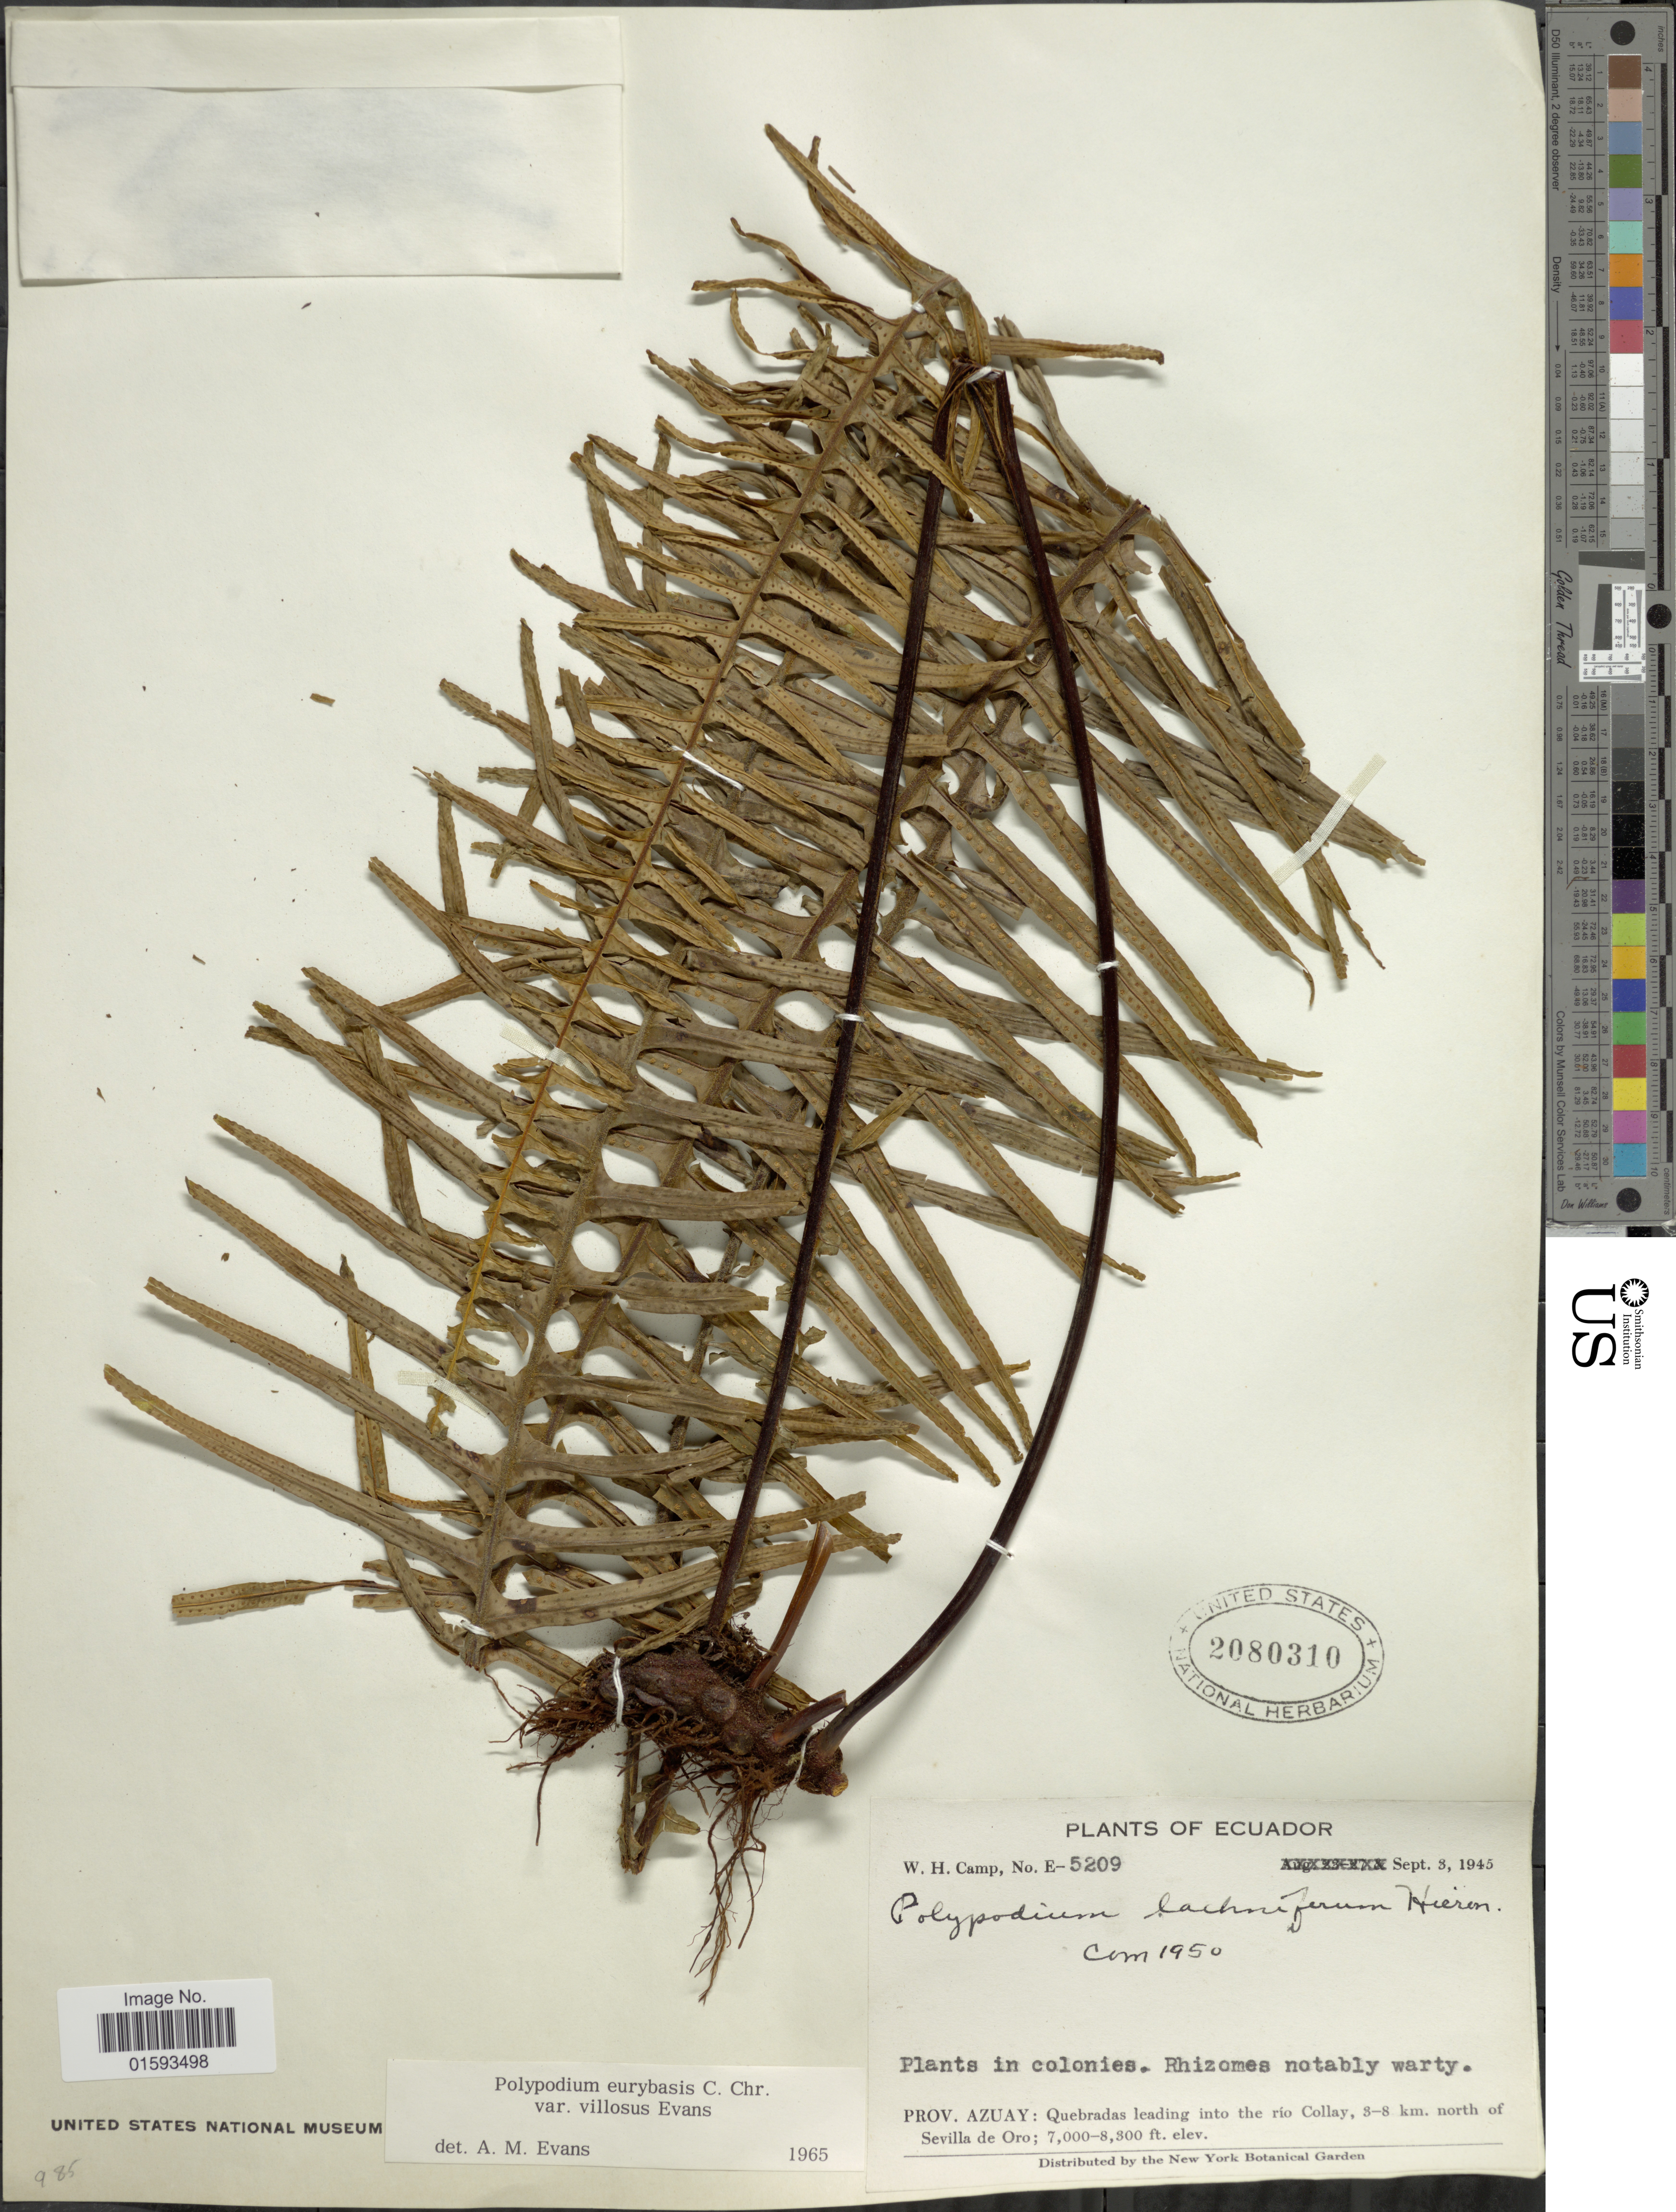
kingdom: Plantae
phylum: Tracheophyta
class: Polypodiopsida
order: Polypodiales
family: Polypodiaceae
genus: Pecluma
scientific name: Pecluma eurybasis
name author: (C. Chr.) M.G. Price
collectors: W. H. Camp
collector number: E5209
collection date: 1945-09-03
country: Ecuador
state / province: Azuay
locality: Plants in colonies. Rhizomes notably warty, Quebradas leading into the rio Collay, 3 - 8 km. north of Sevilla de Oro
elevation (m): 2134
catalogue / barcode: US 2080310